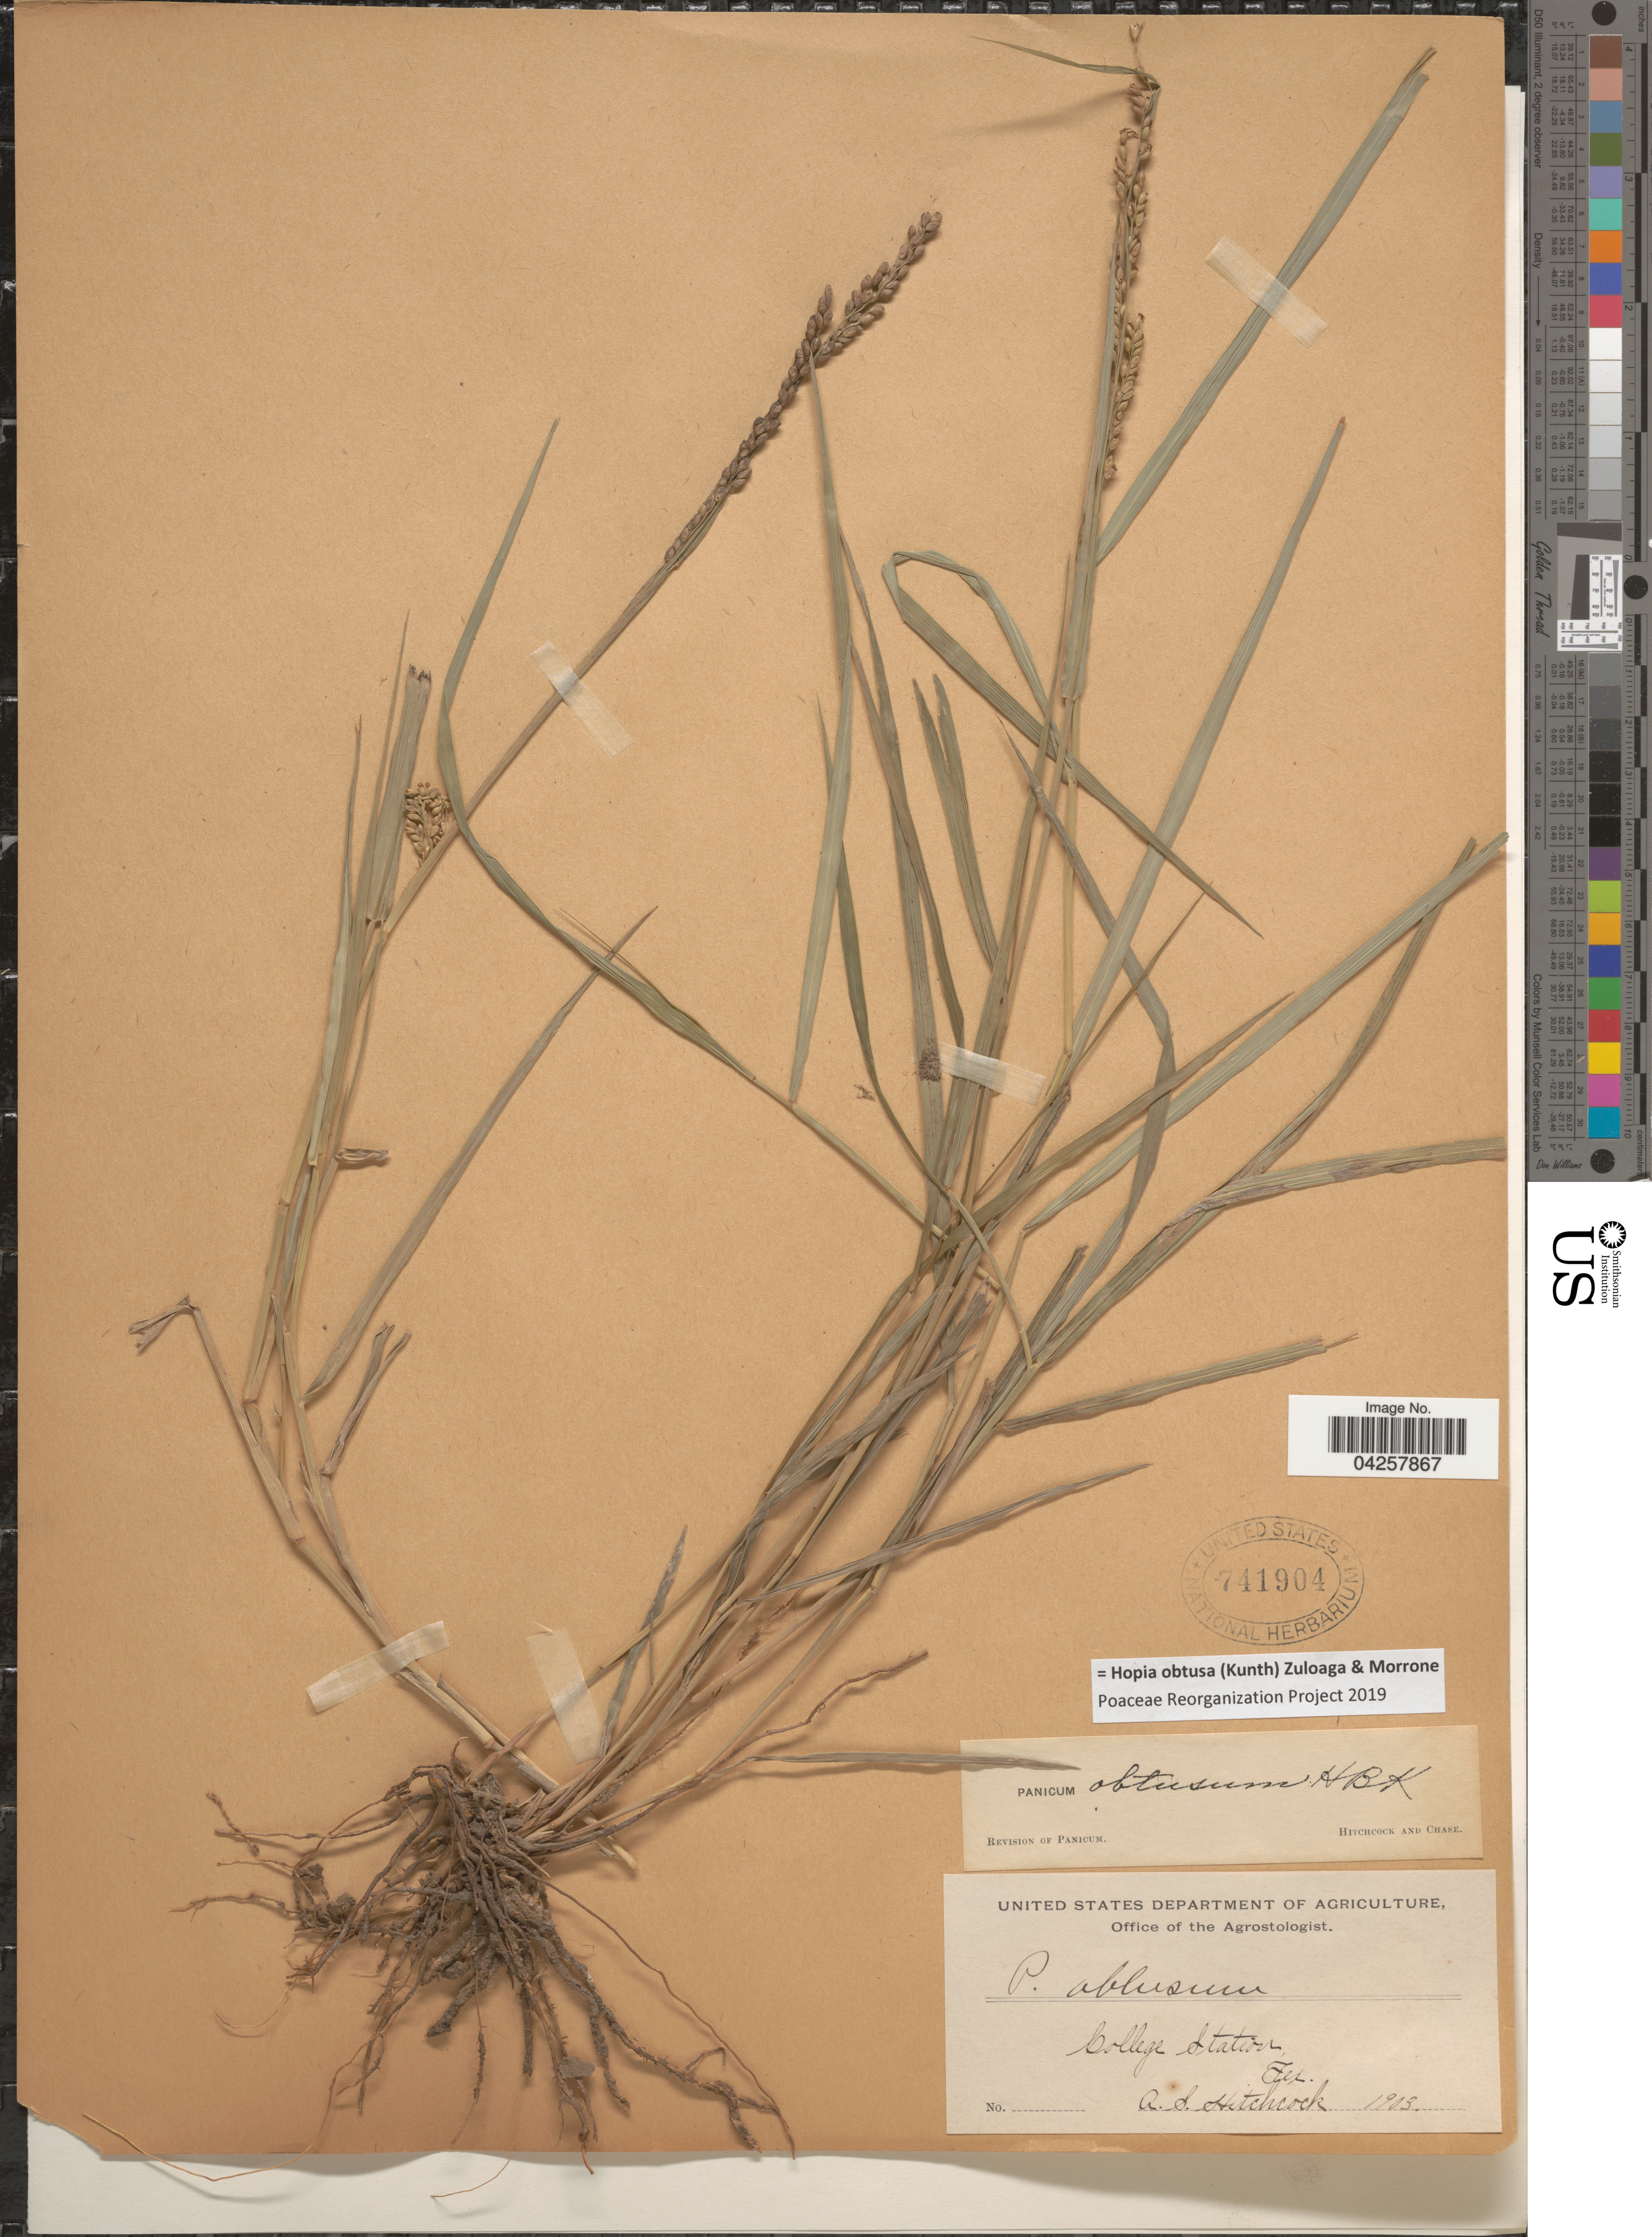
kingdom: Plantae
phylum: Tracheophyta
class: Liliopsida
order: Poales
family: Poaceae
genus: Hopia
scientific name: Hopia obtusa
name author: (Kunth) Zuloaga & Morrone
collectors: A. S. Hitchcock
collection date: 1903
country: United States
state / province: Texas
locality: College Station.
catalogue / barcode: US 741904